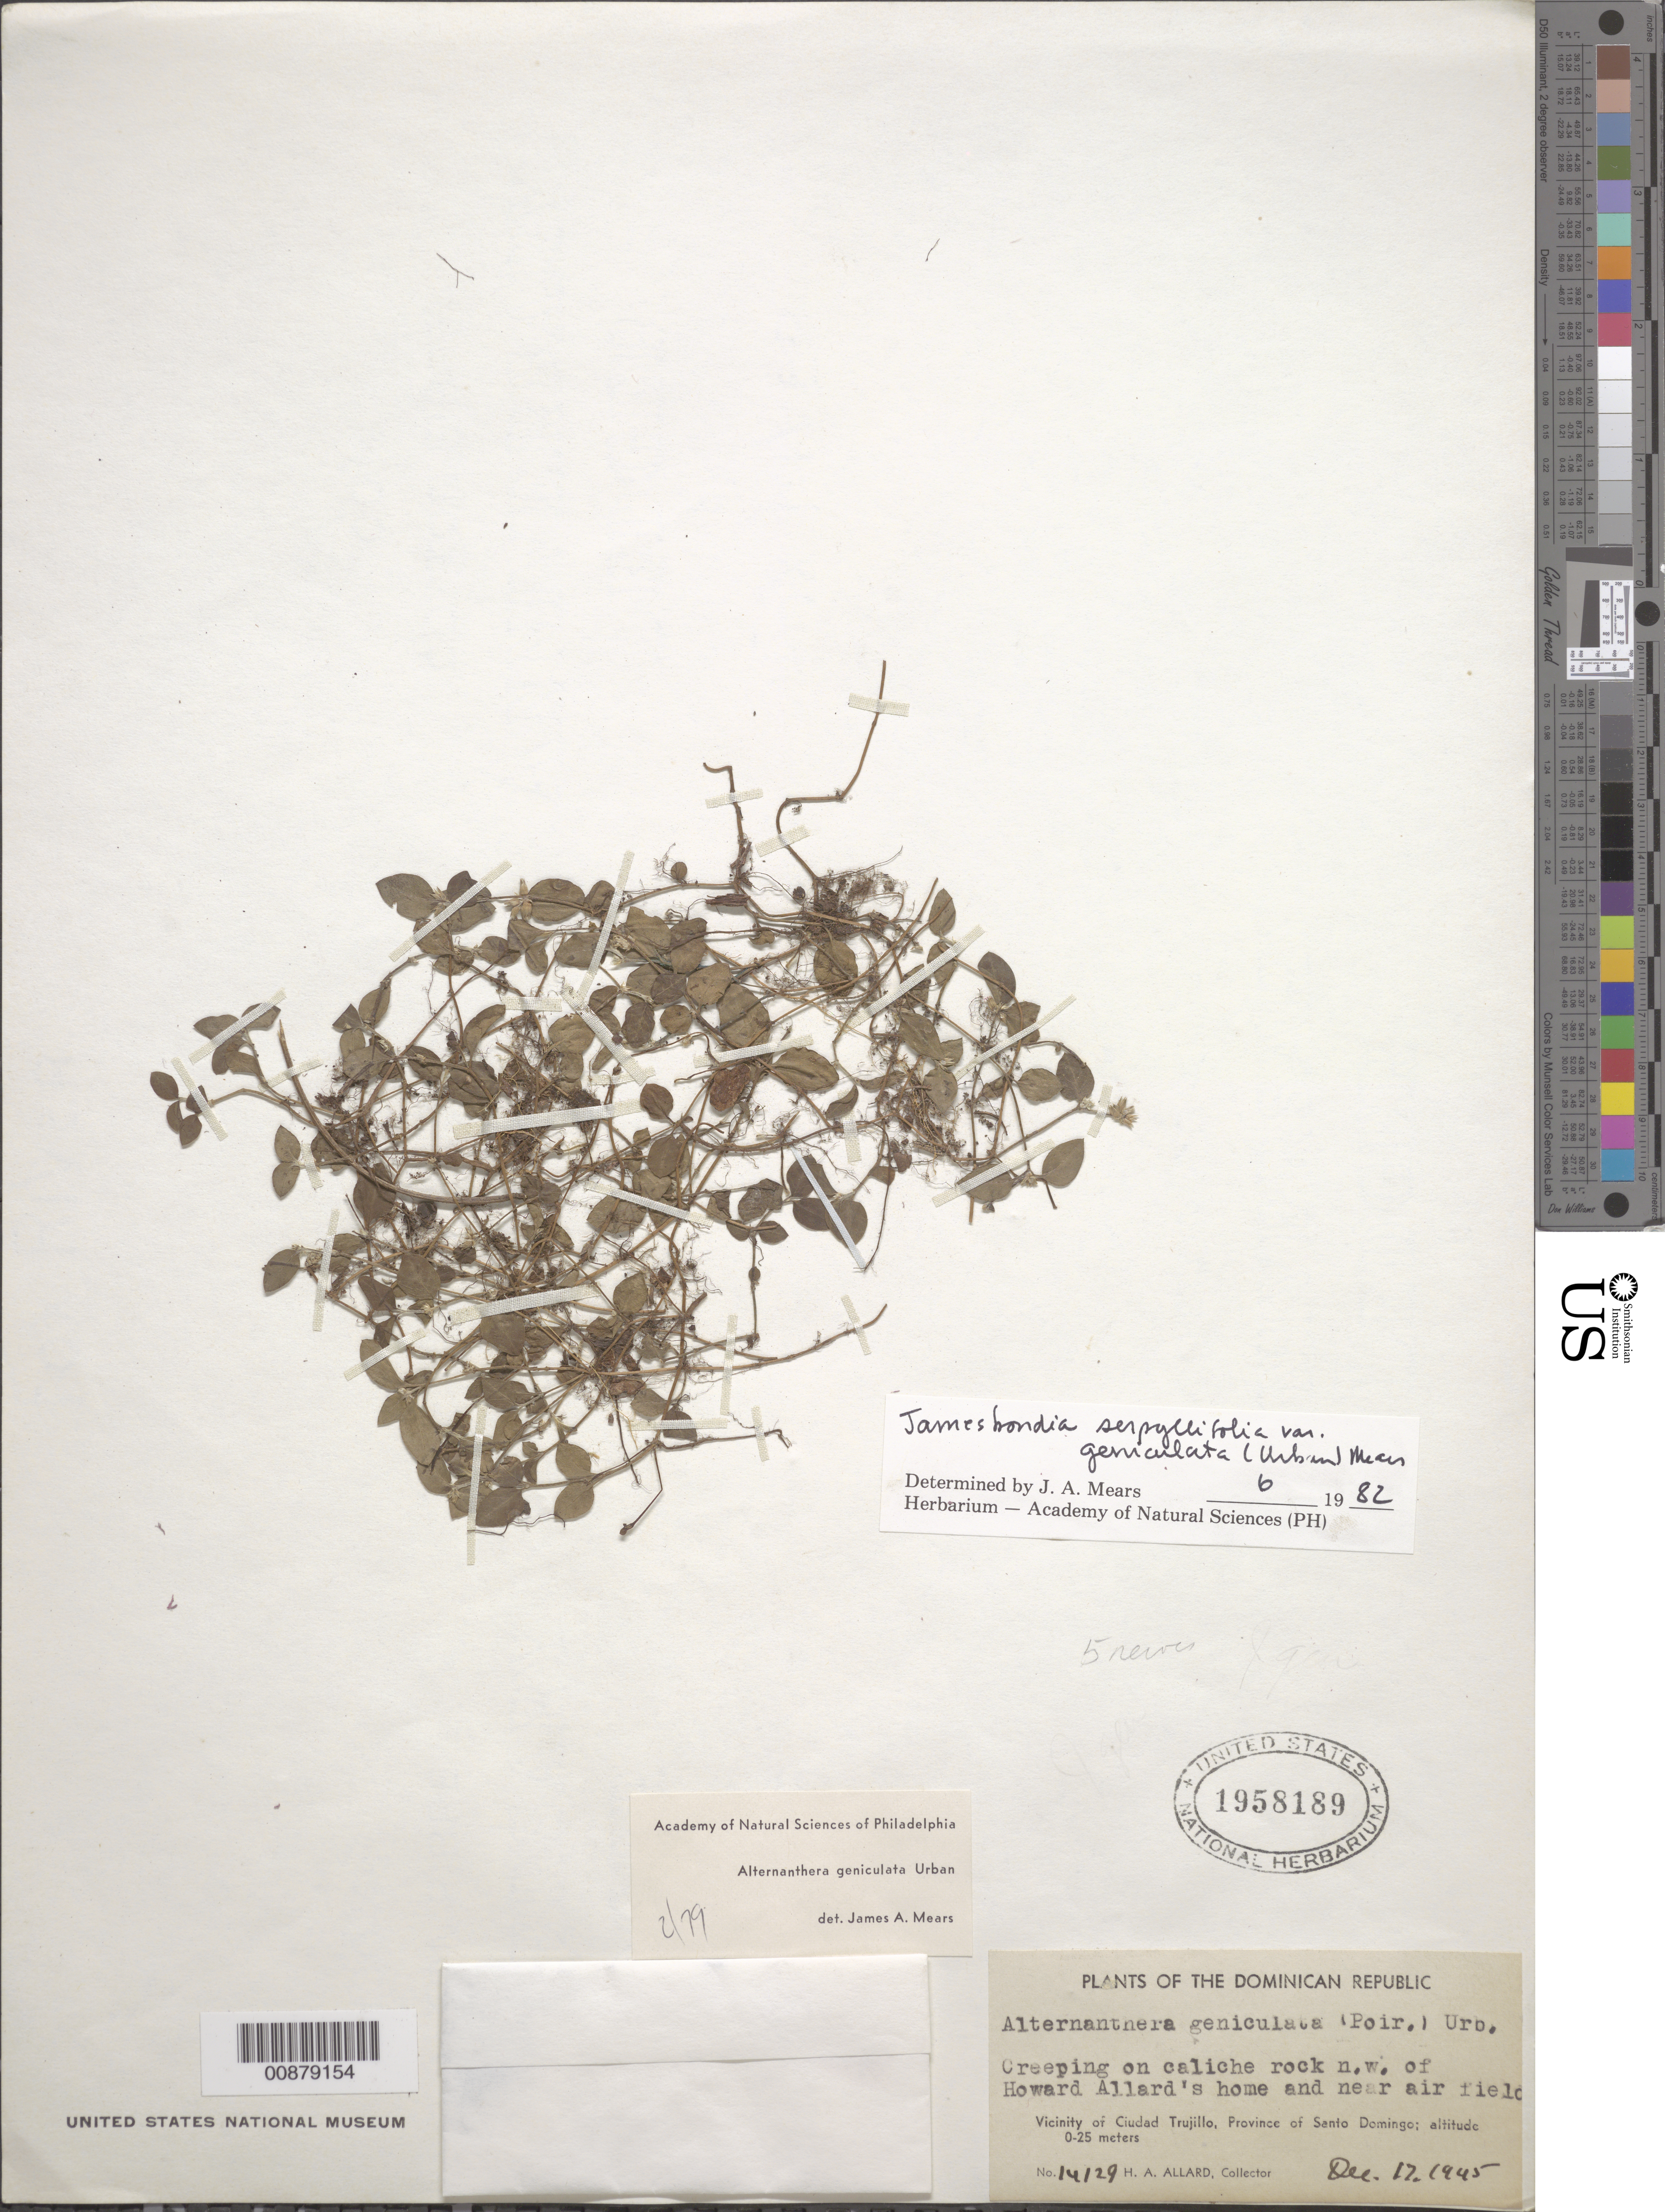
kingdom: Plantae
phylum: Tracheophyta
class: Magnoliopsida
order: Caryophyllales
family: Amaranthaceae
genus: Alternanthera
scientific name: Alternanthera geniculata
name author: Urb.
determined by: Mears, J. A., (PH), Academy of Natural Sciences of Philadelphia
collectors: H. A. Allard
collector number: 14129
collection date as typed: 17 Dec 1945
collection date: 1945-12-17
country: Dominican Republic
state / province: Santo Domingo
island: Hispaniola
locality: Vicinity of Ciudad Trujillo.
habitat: Creeping on caliche rock NW of Howard Allard's home and near air field.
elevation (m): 0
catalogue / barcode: US 1958189